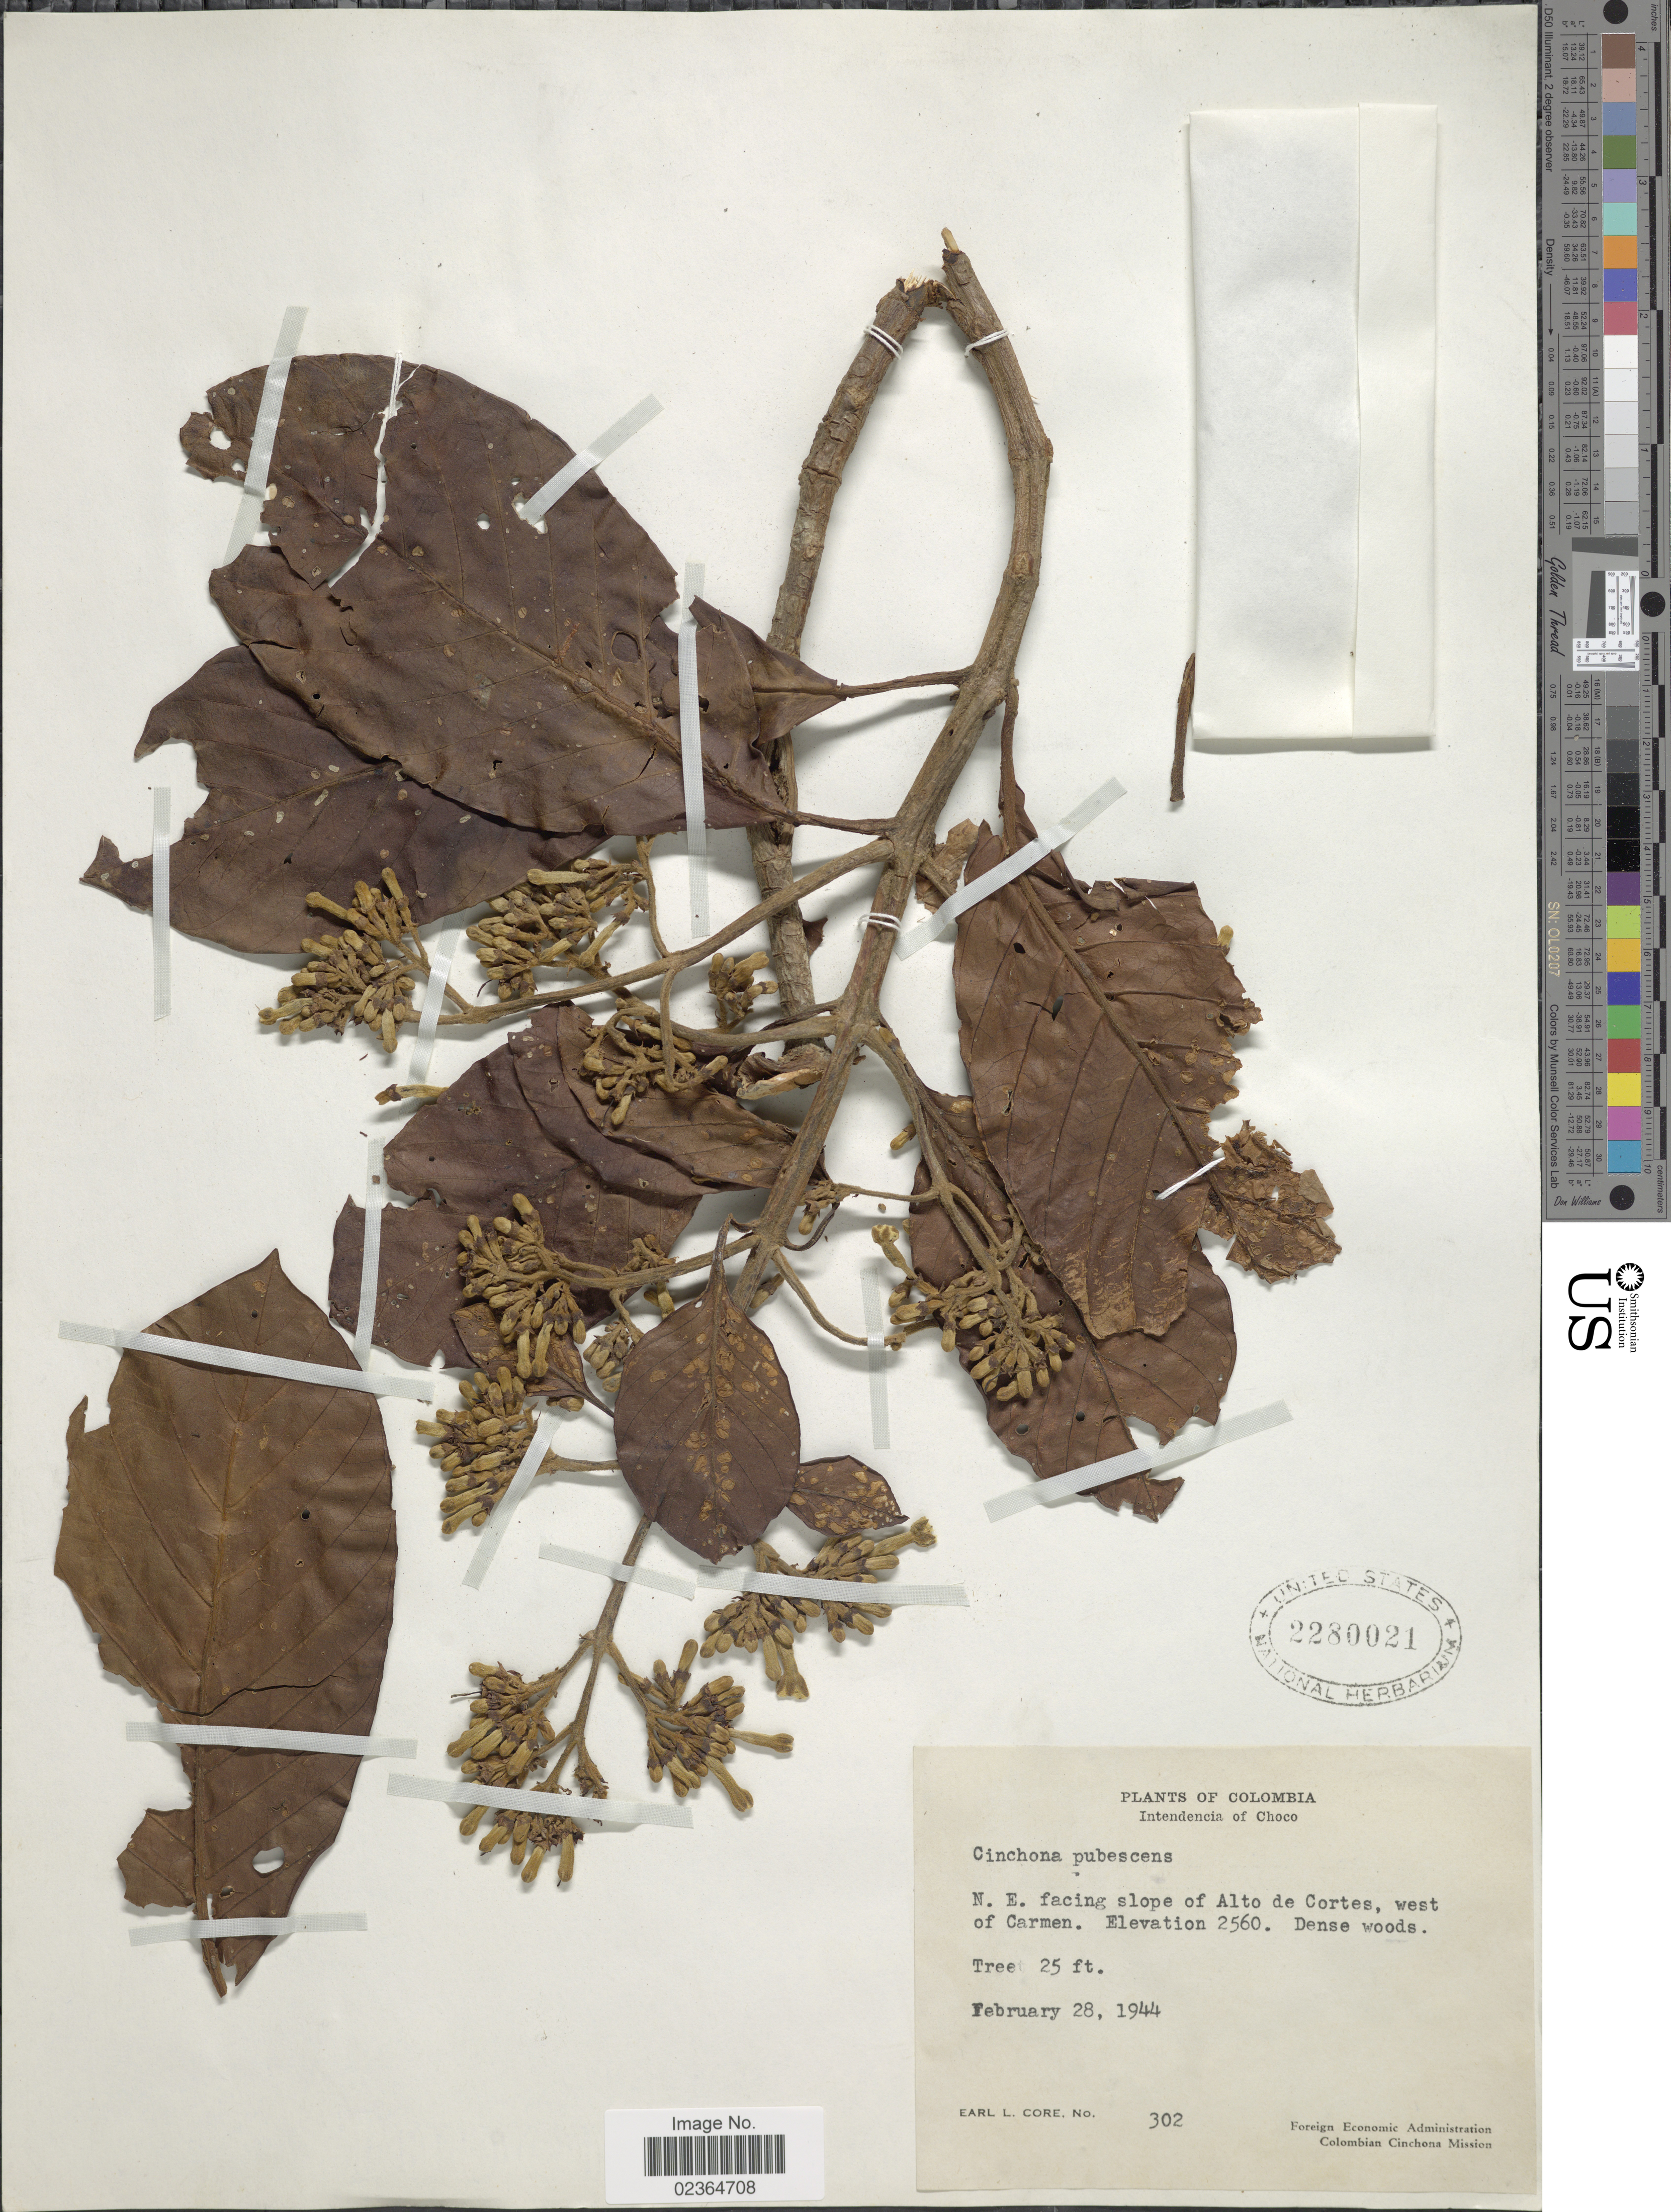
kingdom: Plantae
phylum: Tracheophyta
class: Magnoliopsida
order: Gentianales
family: Rubiaceae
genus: Cinchona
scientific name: Cinchona pubescens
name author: Vahl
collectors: E. L. Core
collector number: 302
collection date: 1944-02-28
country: Colombia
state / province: Chocó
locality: N. E. facing slope of Alto de Cortes, west of Carmen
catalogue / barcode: US 2280021